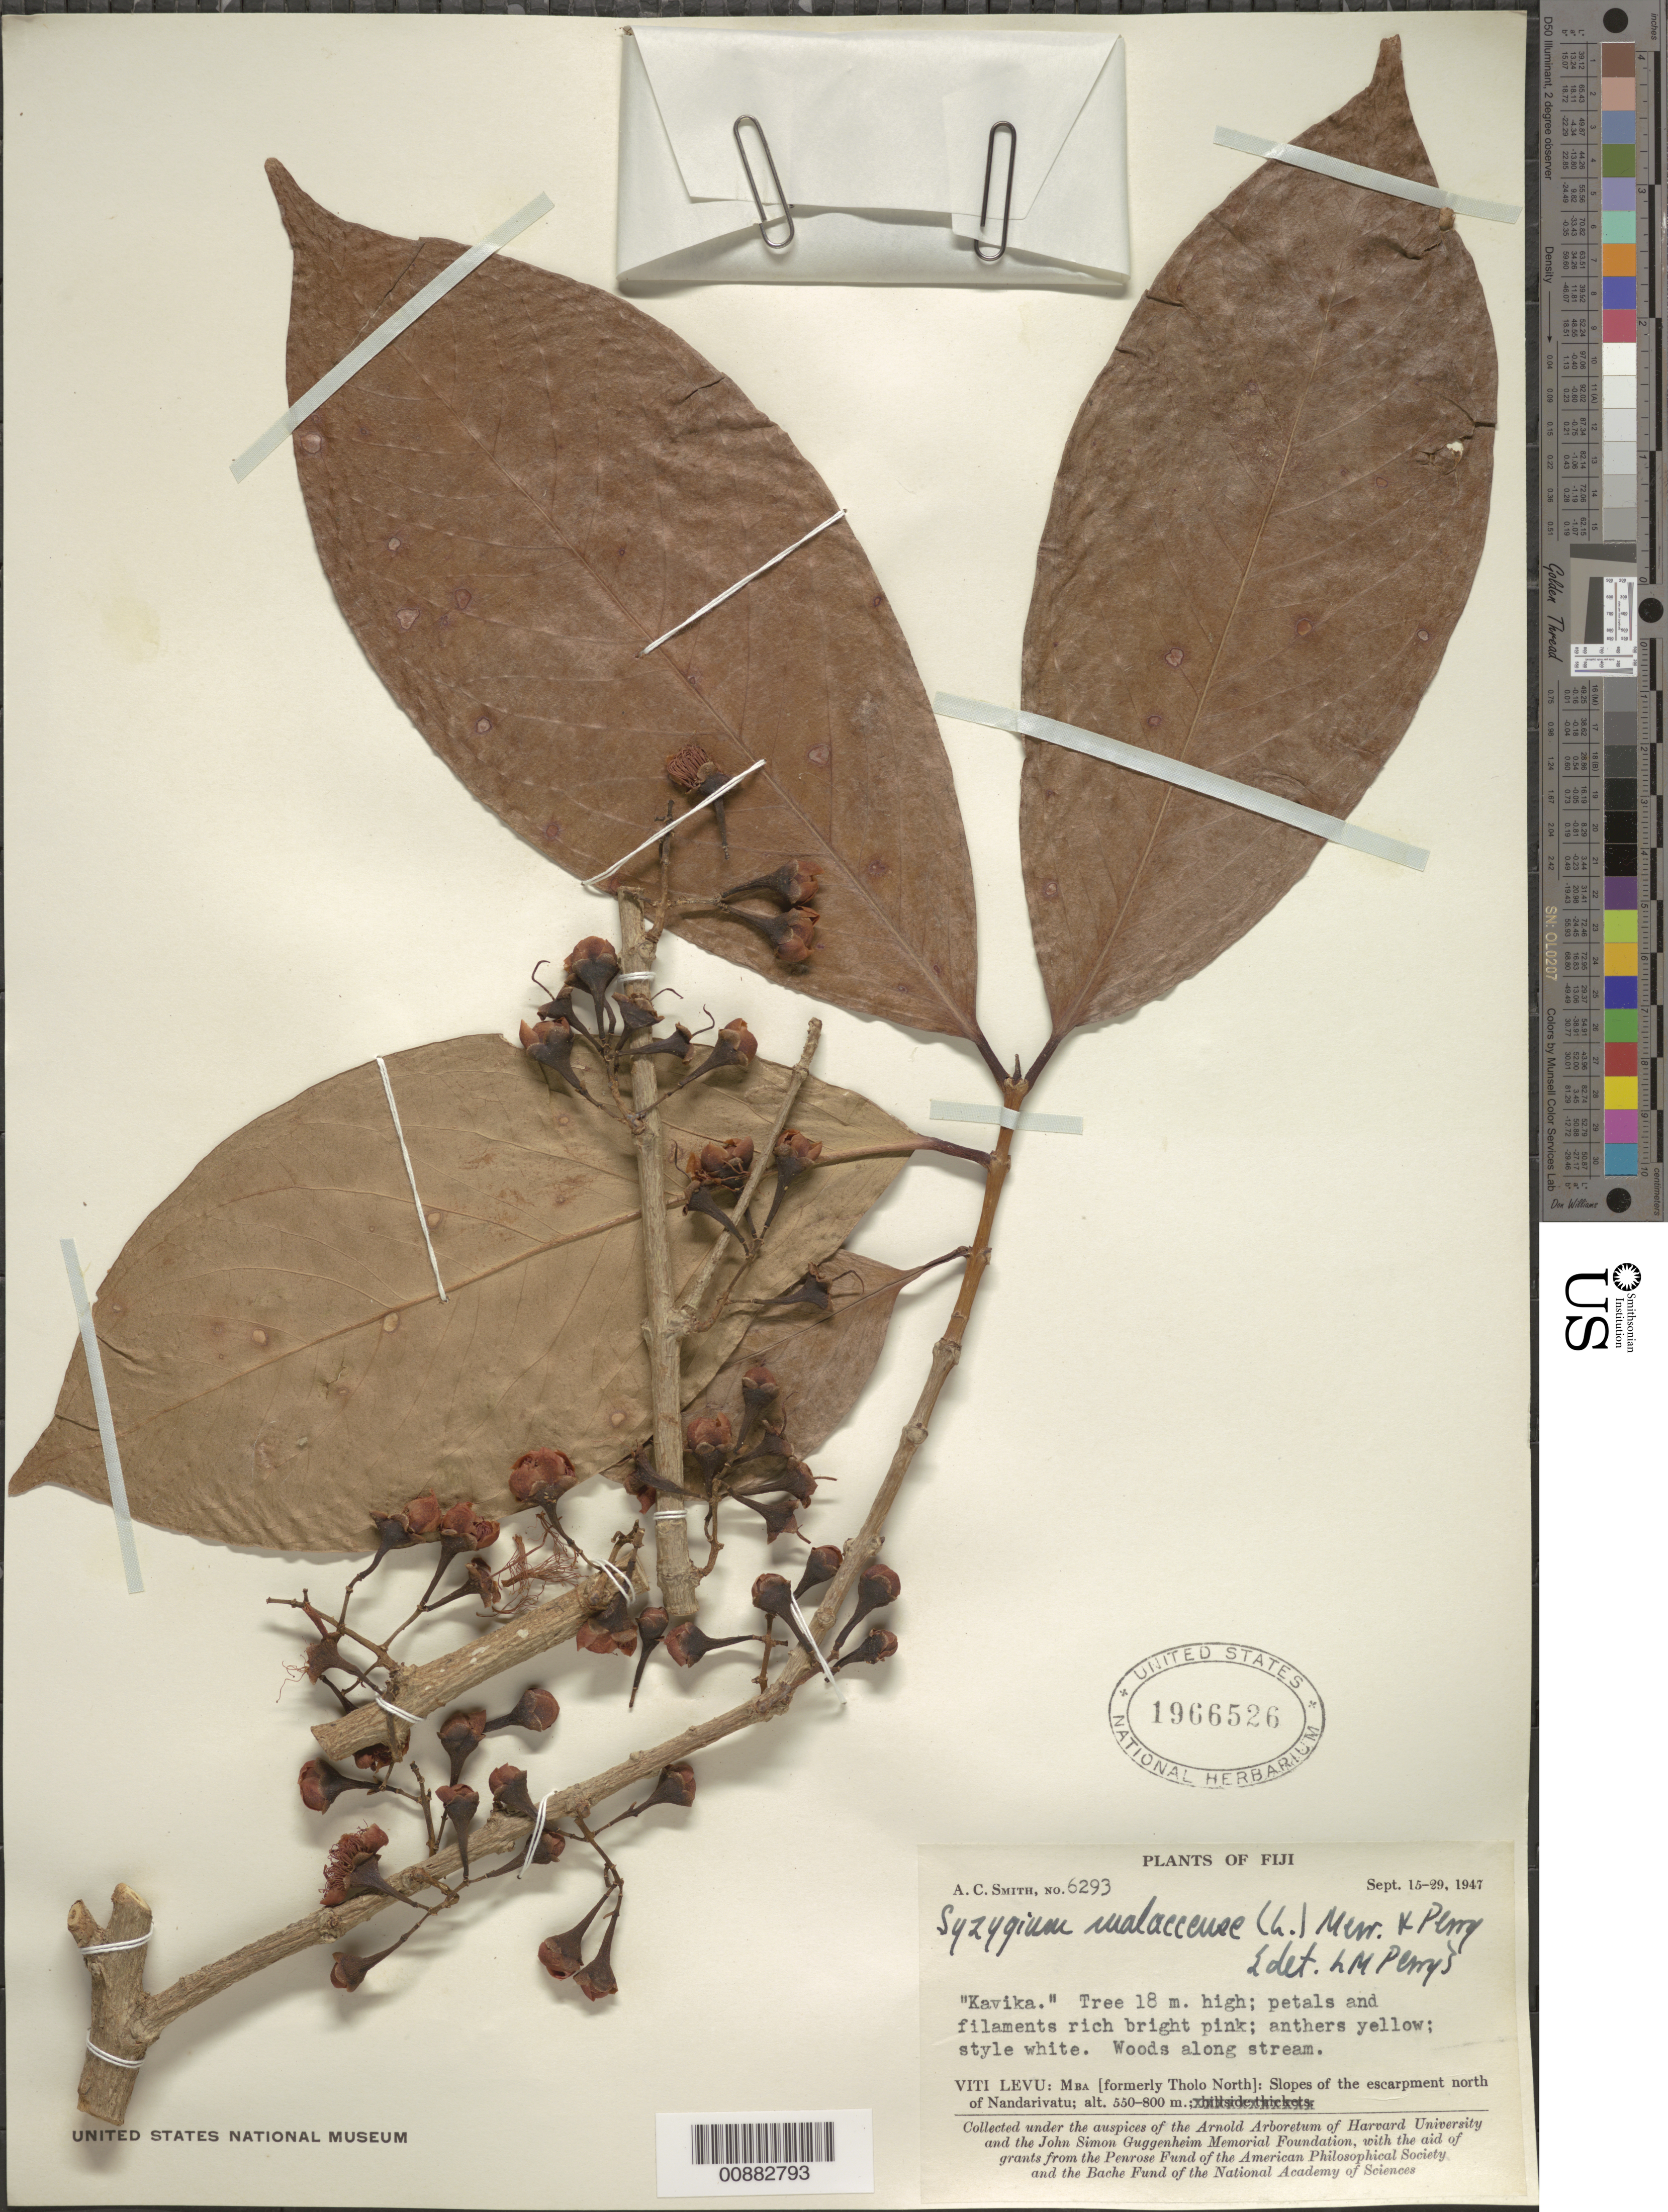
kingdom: Plantae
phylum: Tracheophyta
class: Magnoliopsida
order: Myrtales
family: Myrtaceae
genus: Syzygium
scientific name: Syzygium malaccense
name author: (L.) Merr. & L.M. Perry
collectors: C. A. Smith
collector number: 6293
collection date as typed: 19 Jun 1947 to 02 Oct 1947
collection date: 1947-06-19/1947-10-02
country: Fiji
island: Viti Levu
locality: Mra (formerly Tholo North) Western slopes of Mt. Nanggaranambuluta {Lomalangi}, E of Nandarivatu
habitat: Woods along stream.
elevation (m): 850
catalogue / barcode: US 1966526